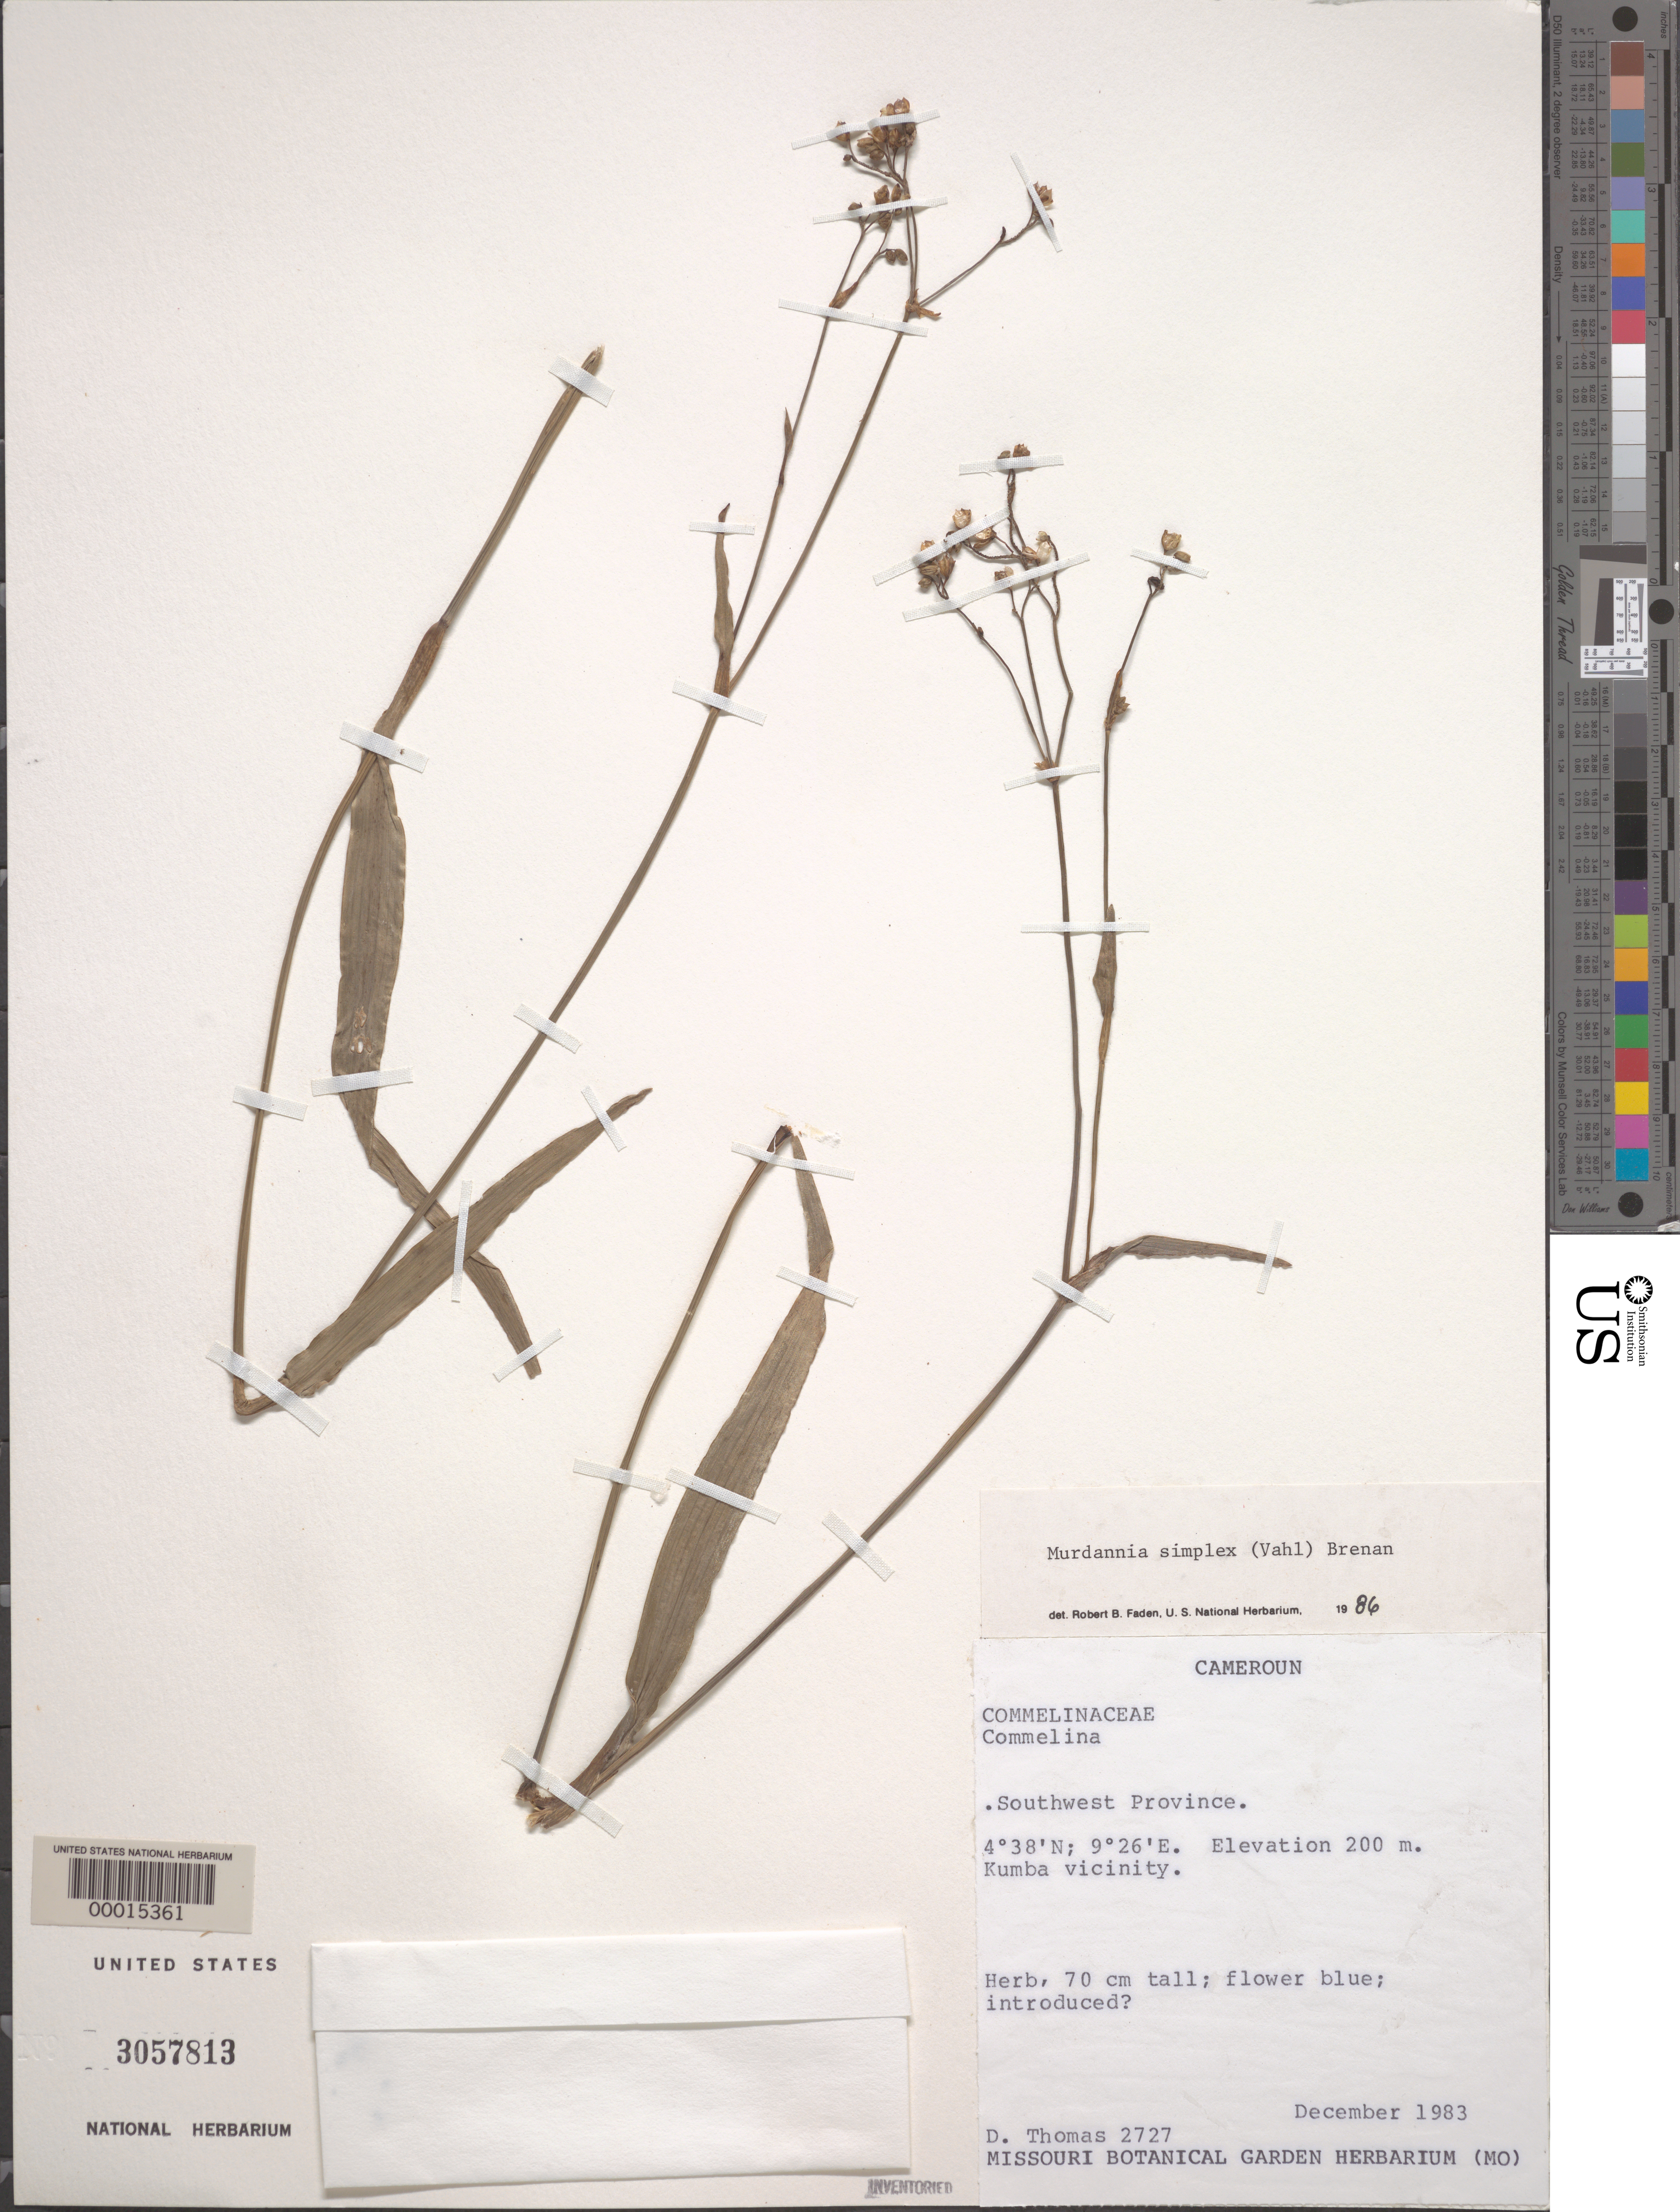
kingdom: Plantae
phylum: Tracheophyta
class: Liliopsida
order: Commelinales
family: Commelinaceae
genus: Murdannia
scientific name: Murdannia simplex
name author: (Vahl) Brenan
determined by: Faden, Robert B., (US), Smithsonian Institution - National Museum of Natural History (UNITED STATES)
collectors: D. Thomas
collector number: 2727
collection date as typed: Dec 1983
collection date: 1983-12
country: Cameroon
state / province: Sud-Ouest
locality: Kumba vicinity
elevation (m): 200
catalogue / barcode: US 3057813